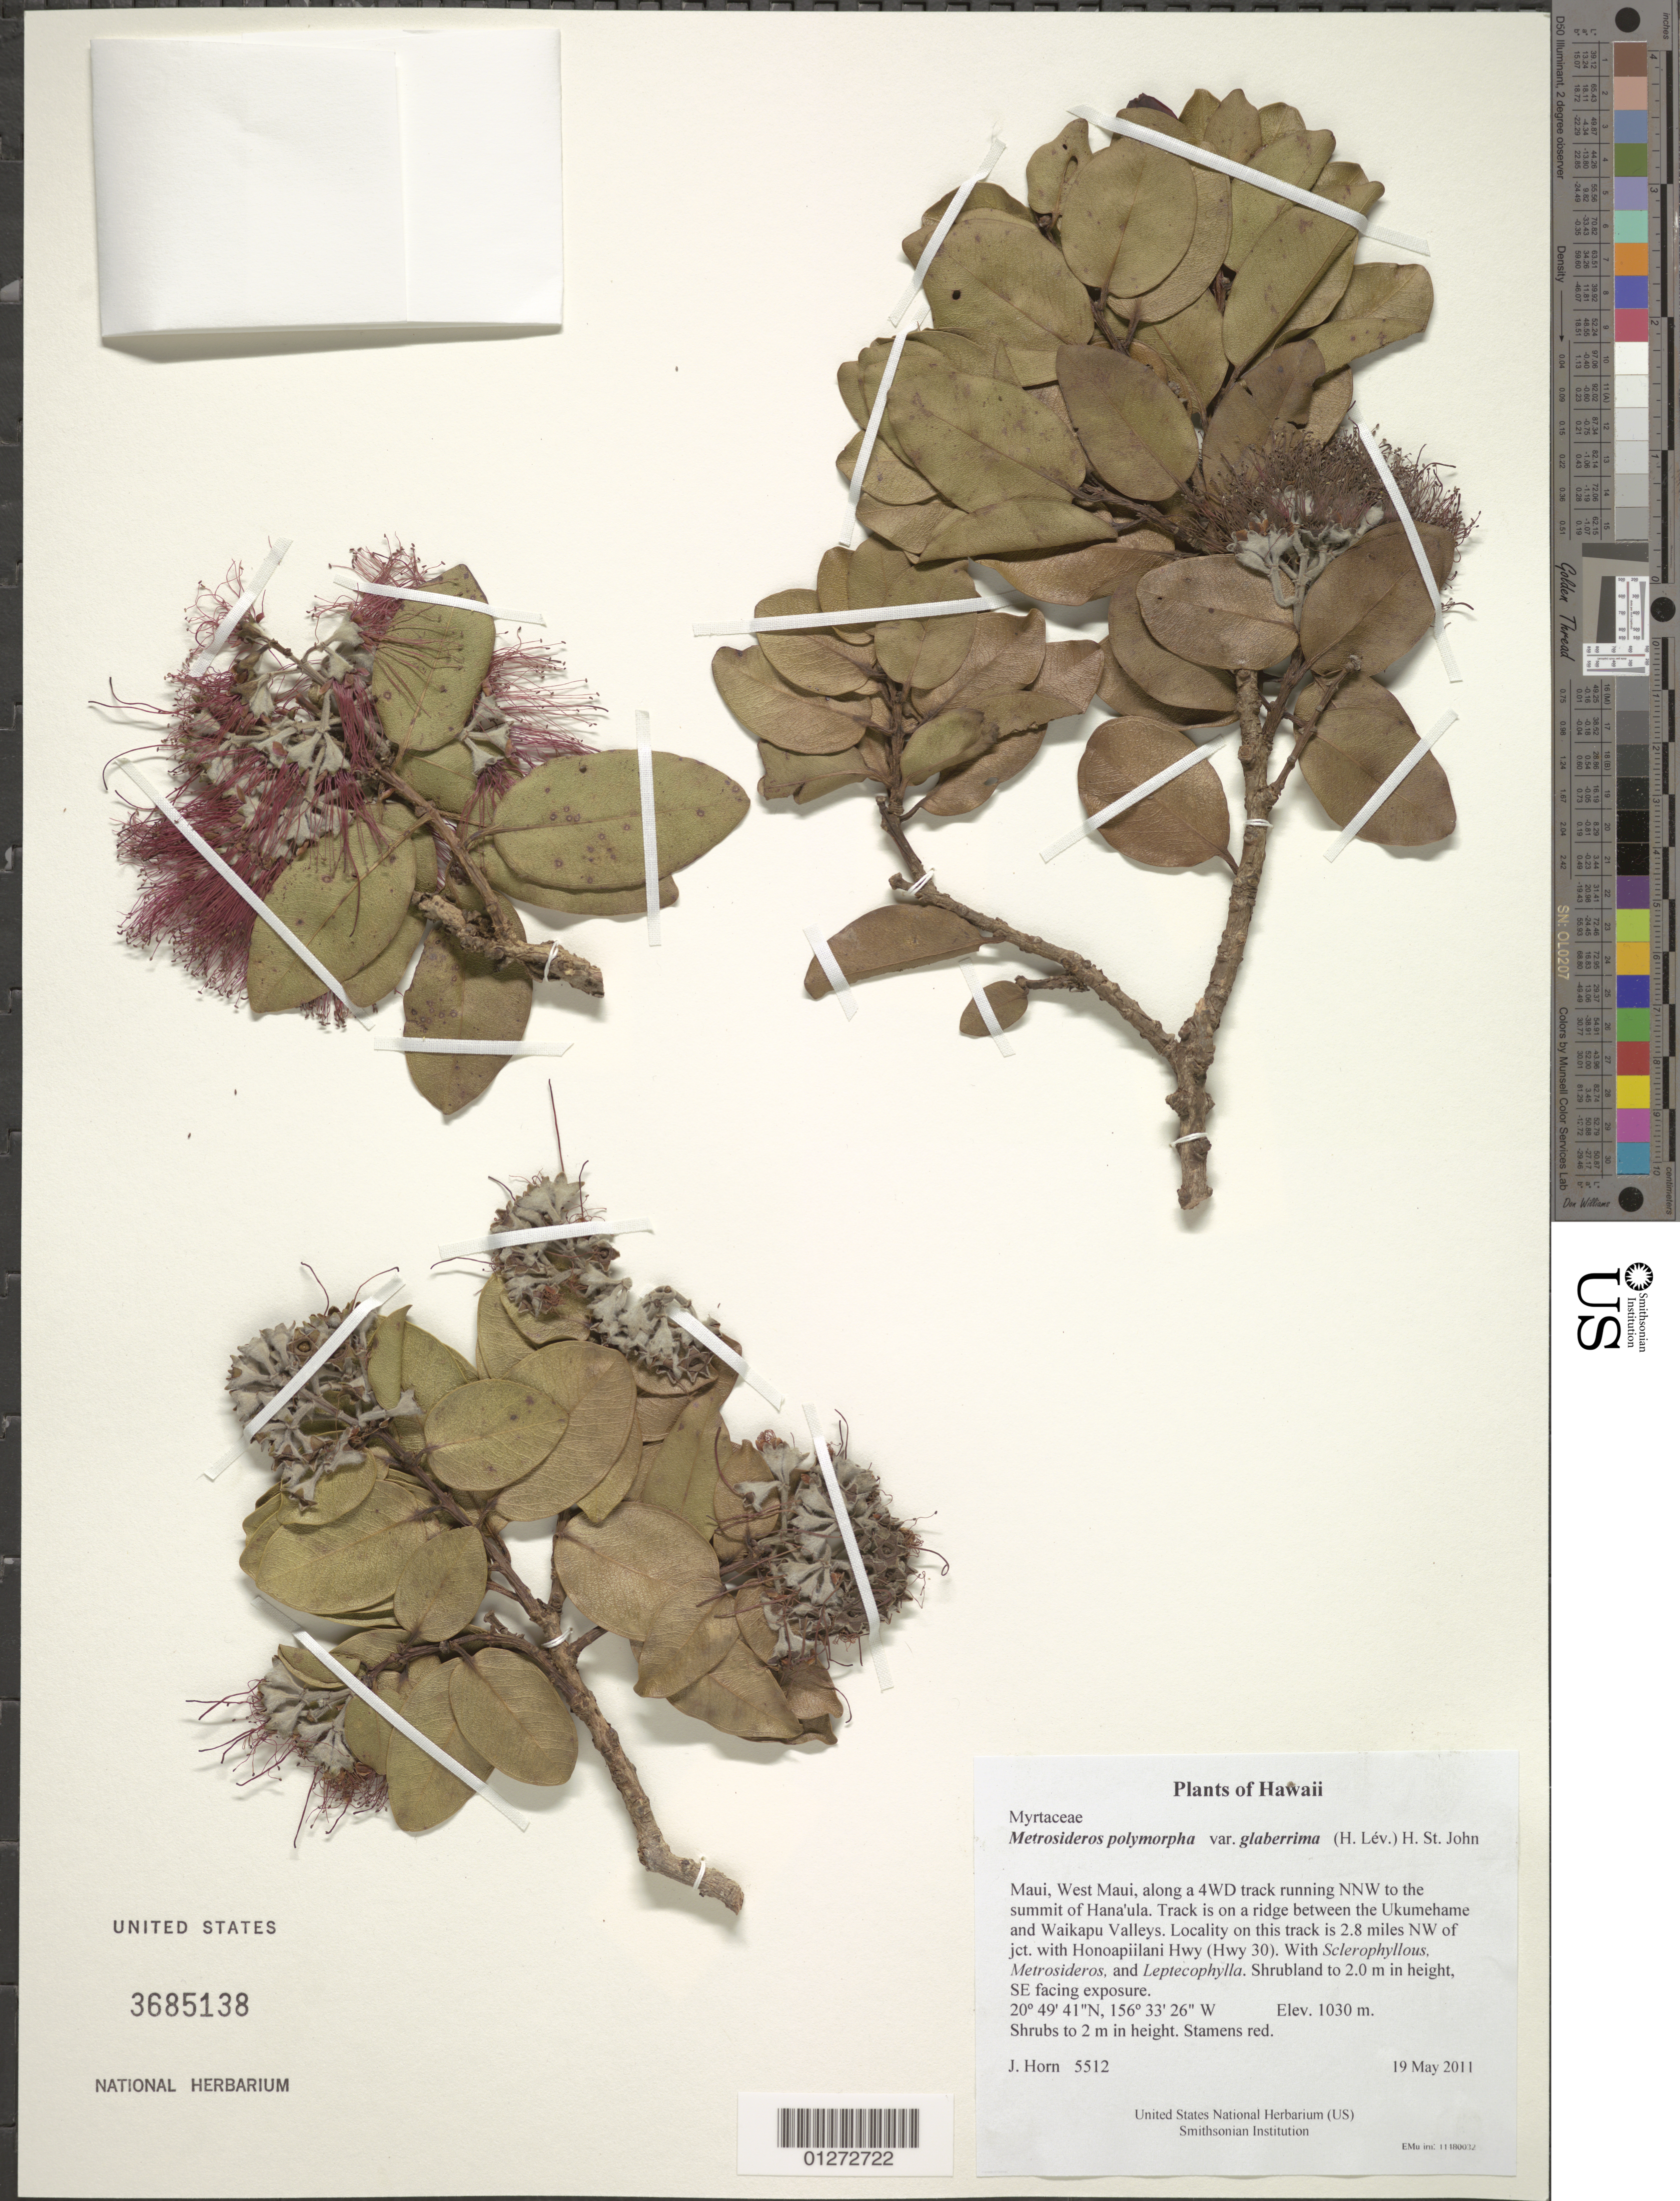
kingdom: Plantae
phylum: Tracheophyta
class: Magnoliopsida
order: Myrtales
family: Myrtaceae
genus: Metrosideros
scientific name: Metrosideros polymorpha var. glaberrima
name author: (H. Lév.) H. St. John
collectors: J. Horn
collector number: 5512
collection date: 2011-05-19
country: United States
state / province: Hawaii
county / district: Maui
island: Maui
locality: West Maui, along a 4WD track running NNW to the summit of Hana'ula. Track is on a ridge between the Ukumehame and Waikapu Valleys. Locality on this track is 2.8 miles NW of jct. with Honoapiilani Hwy (Hwy 30).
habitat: Sclerophyllous shrubland to 2.0 m in height, SE facing exposure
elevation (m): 1030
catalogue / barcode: US 3685138